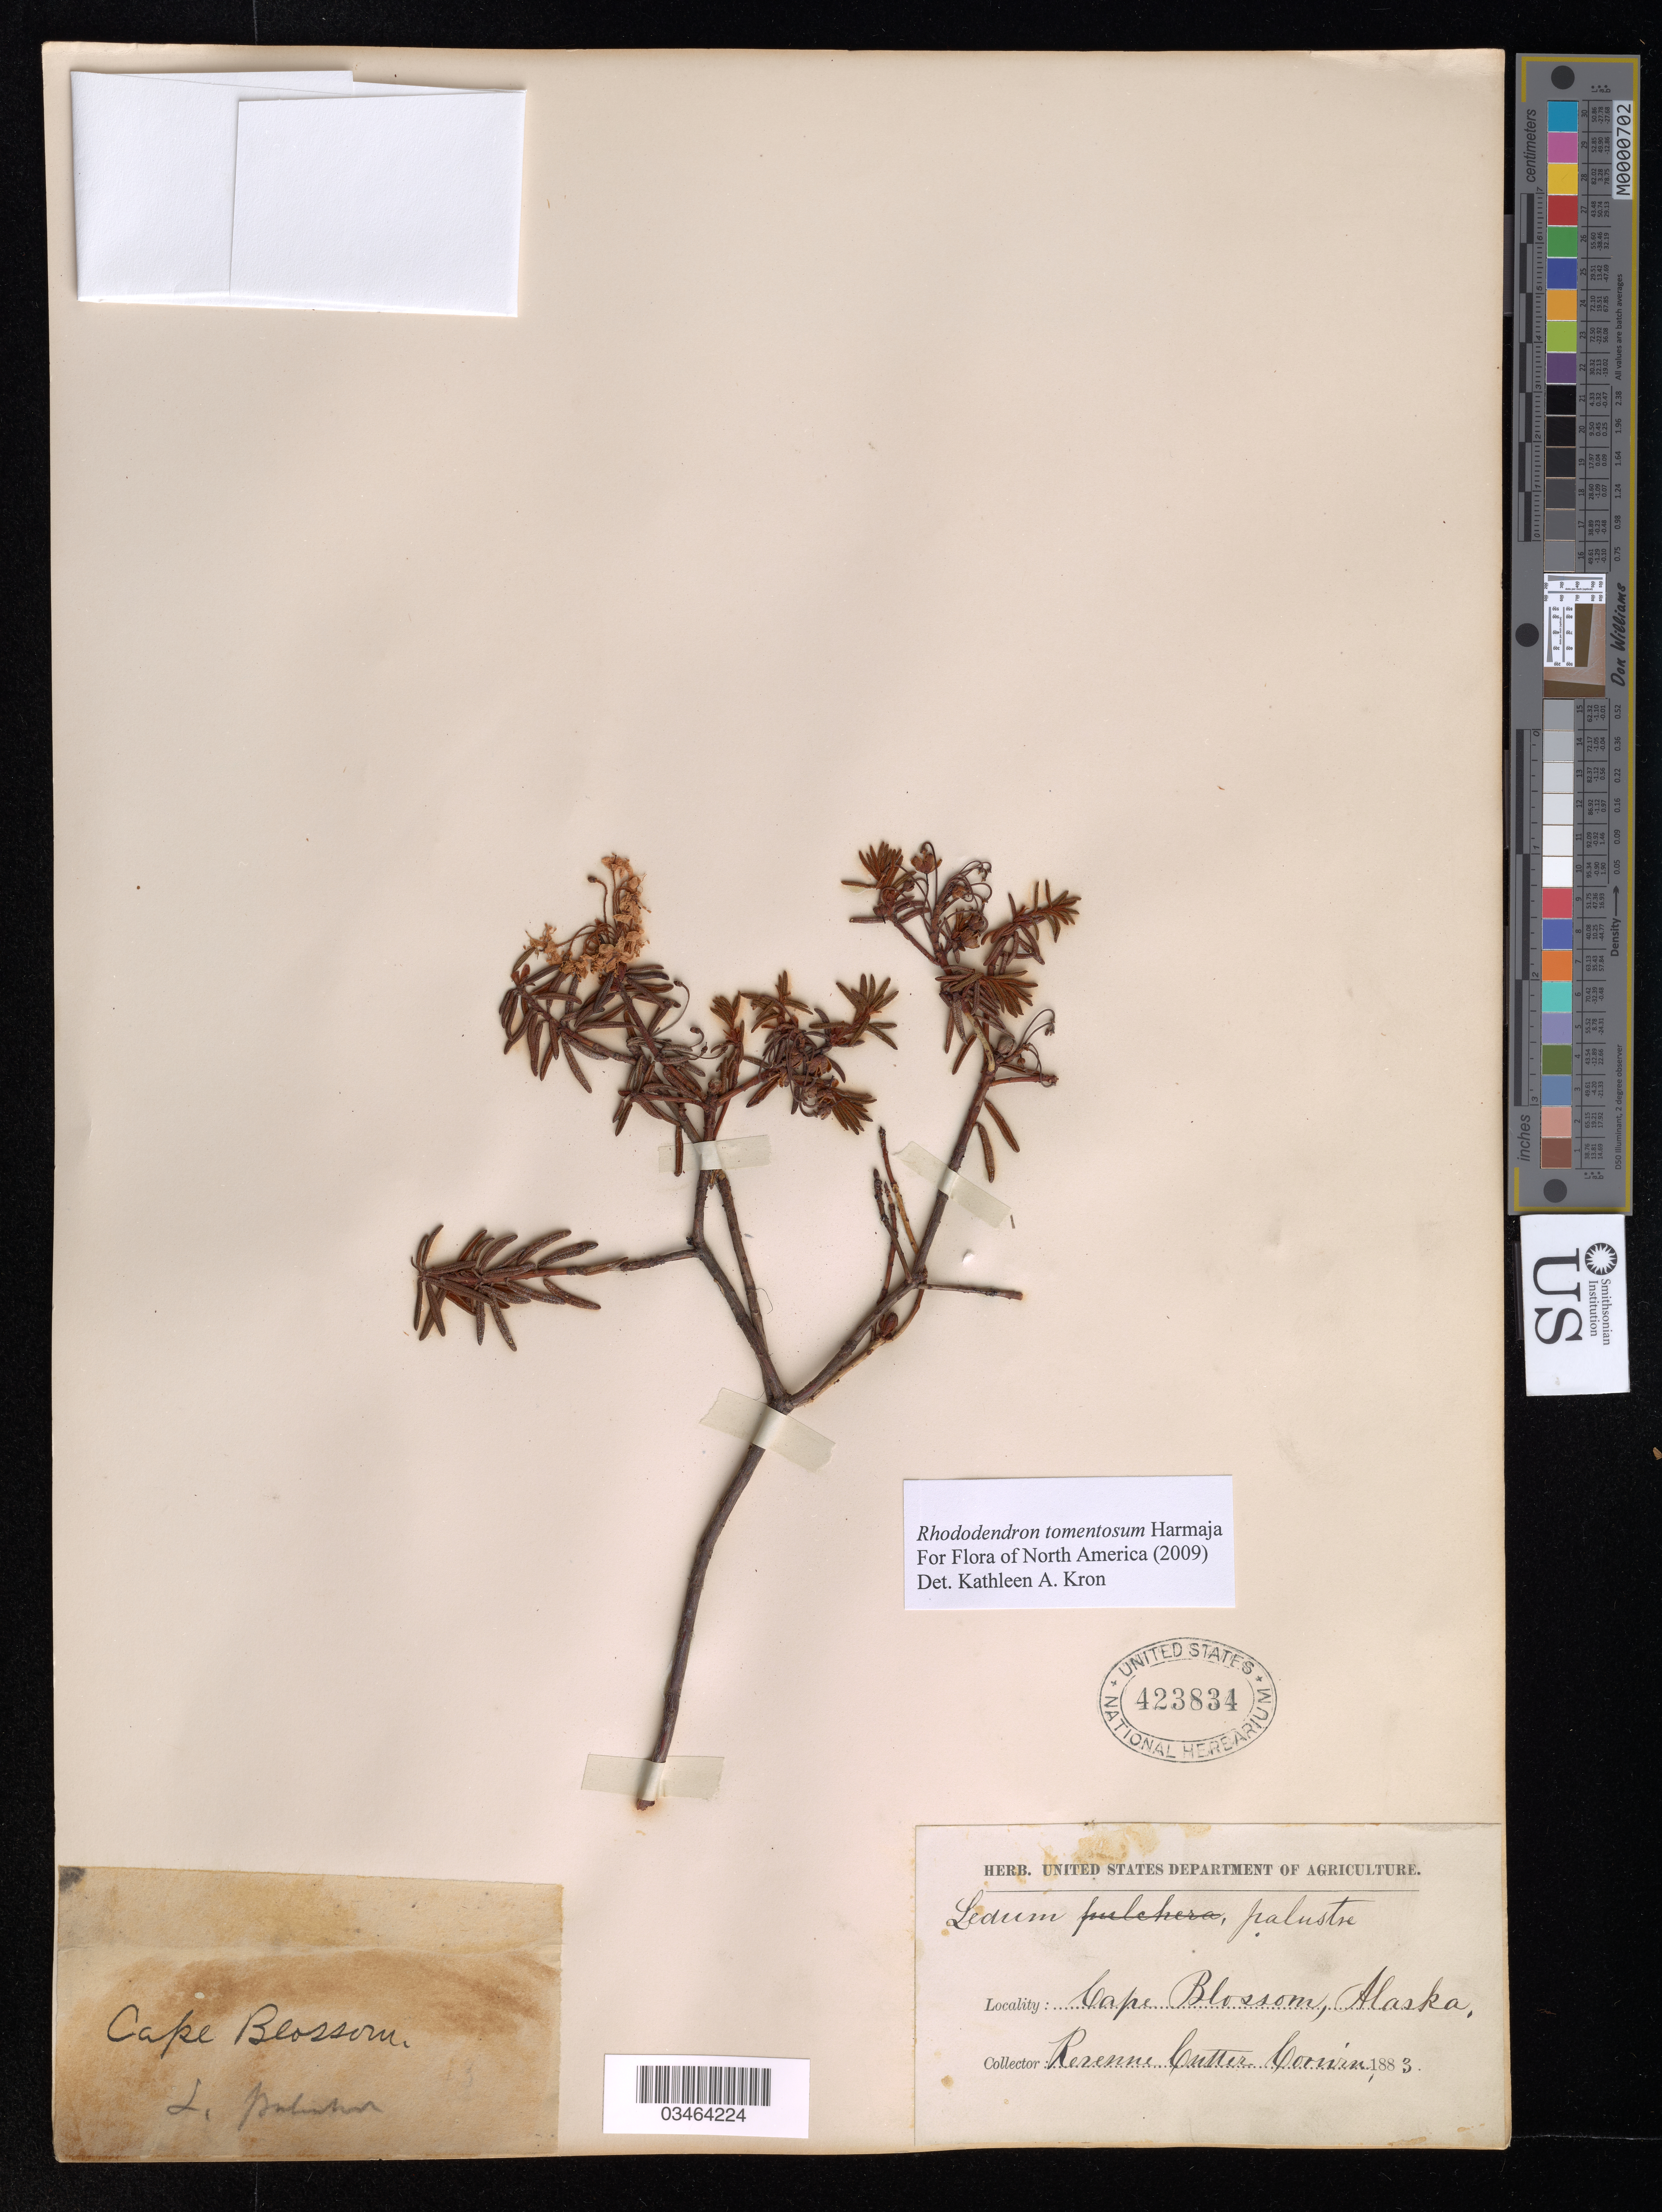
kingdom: Plantae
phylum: Tracheophyta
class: Magnoliopsida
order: Ericales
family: Ericaceae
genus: Rhododendron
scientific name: Rhododendron tomentosum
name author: Harmaja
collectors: Corwin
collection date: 1883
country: United States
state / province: Alaska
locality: Cape Blossom.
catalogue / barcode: US 423834